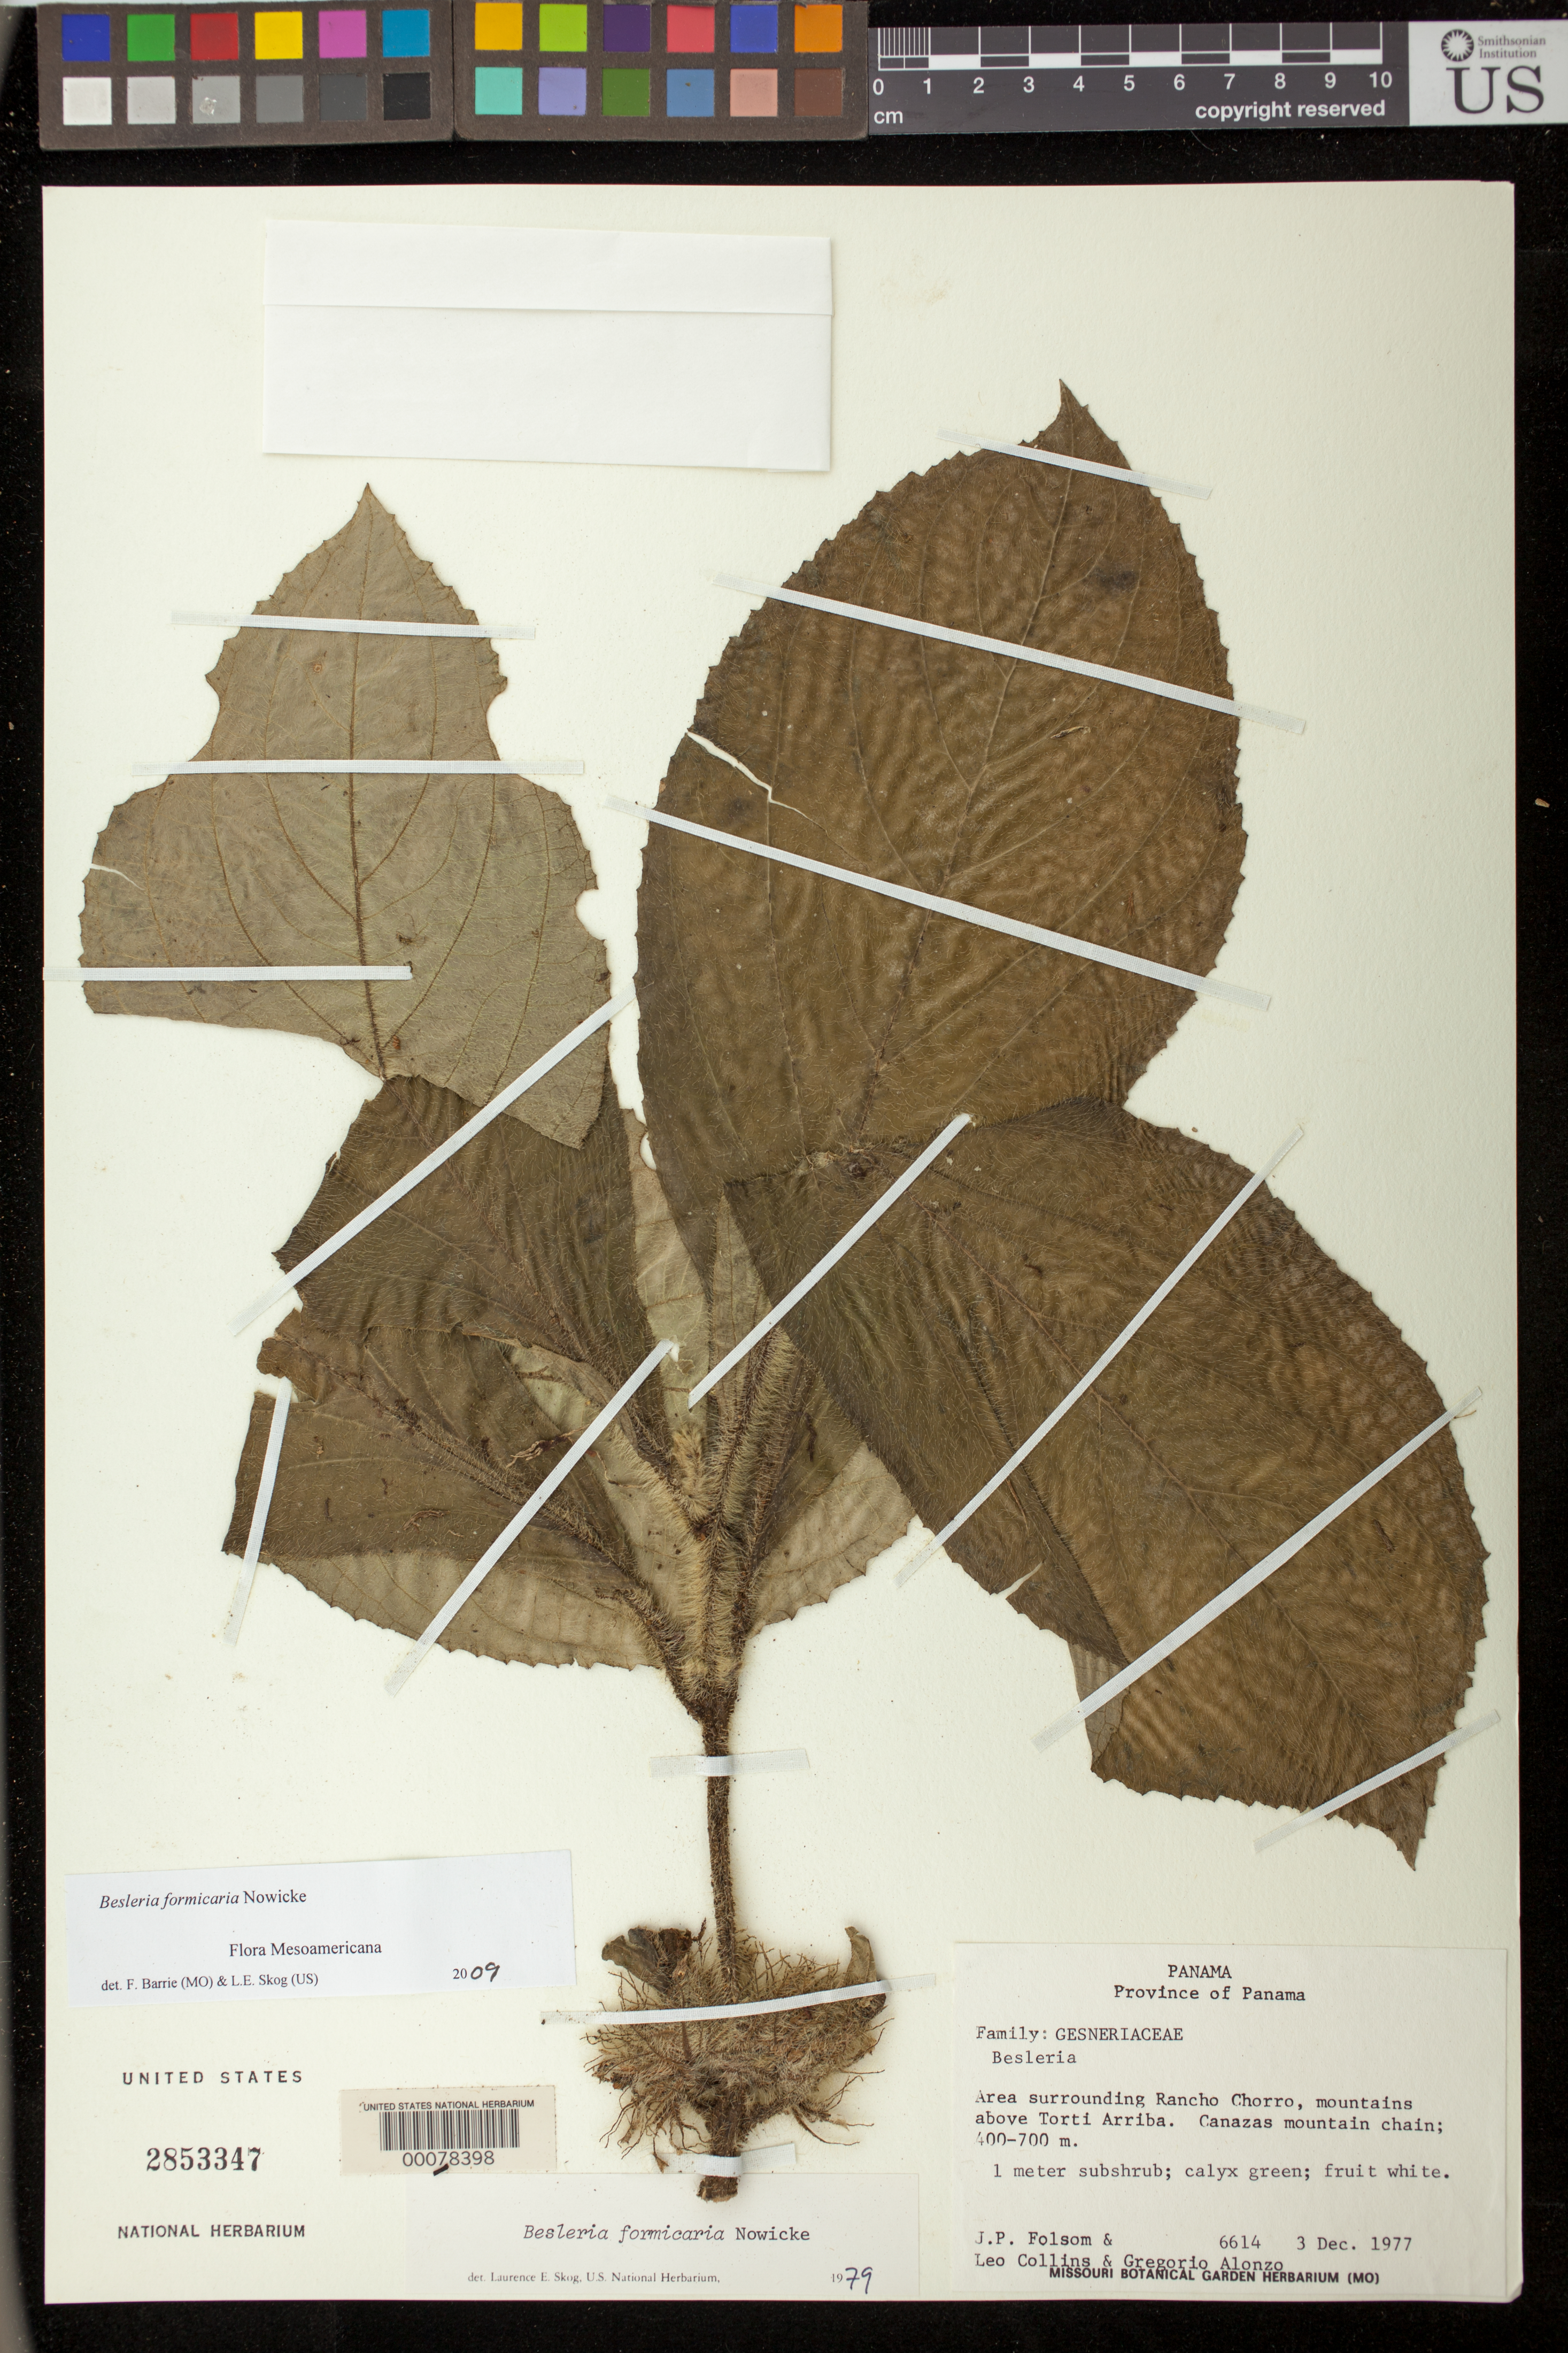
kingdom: Plantae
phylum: Tracheophyta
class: Magnoliopsida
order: Lamiales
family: Gesneriaceae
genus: Besleria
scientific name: Besleria formicaria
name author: Nowicke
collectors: J. P. Folsom, L. Collins & G. Alonzo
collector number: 6614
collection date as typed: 03 Dec 1977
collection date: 1977-12-03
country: Panama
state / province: Panamá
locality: Area surrounding Rancho Chorro, mountains above Torti Arriba, Canazas mountain chain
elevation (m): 400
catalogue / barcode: US 2853347